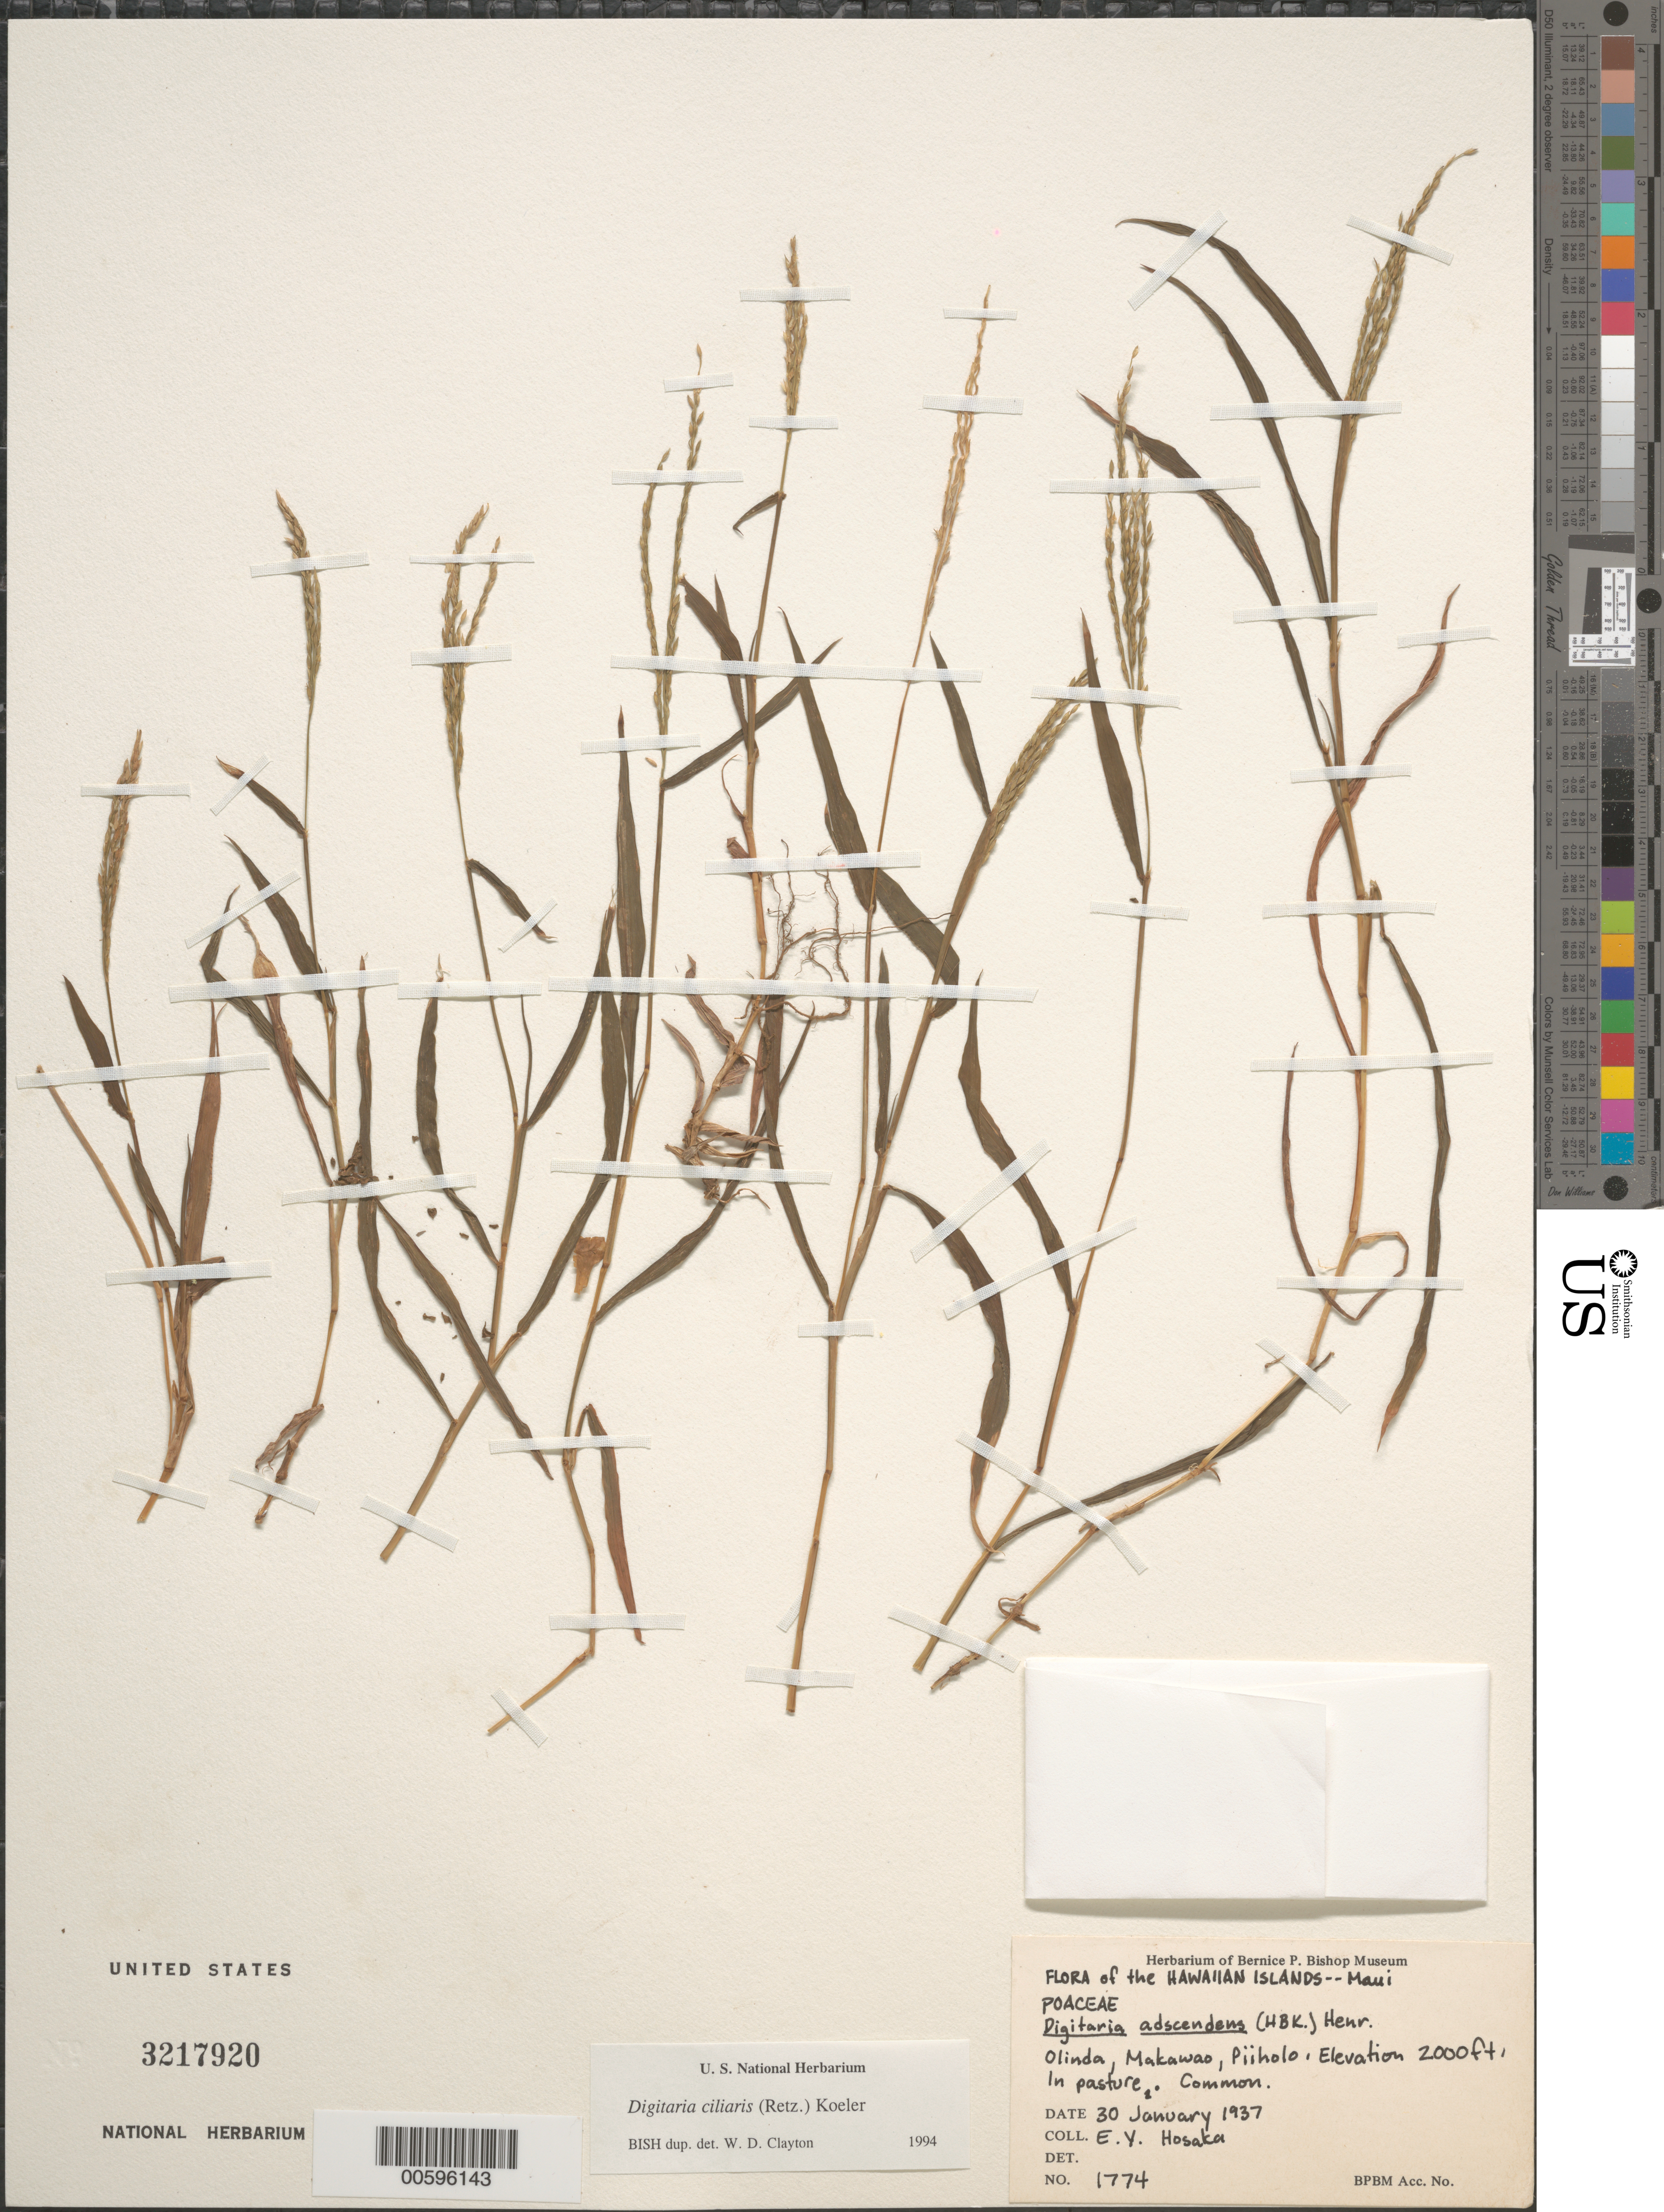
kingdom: Plantae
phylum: Tracheophyta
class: Liliopsida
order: Poales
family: Poaceae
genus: Digitaria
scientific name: Digitaria ciliaris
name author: (Retz.) Koeler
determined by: Clayton, W. D.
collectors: E. Y. Hosaka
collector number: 1774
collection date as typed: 30 Jan 1937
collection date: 1937-01-30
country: United States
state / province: Hawaii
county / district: Maui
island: Maui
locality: Olinda, Makawao, Piiholo.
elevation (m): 610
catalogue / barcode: US 3217920